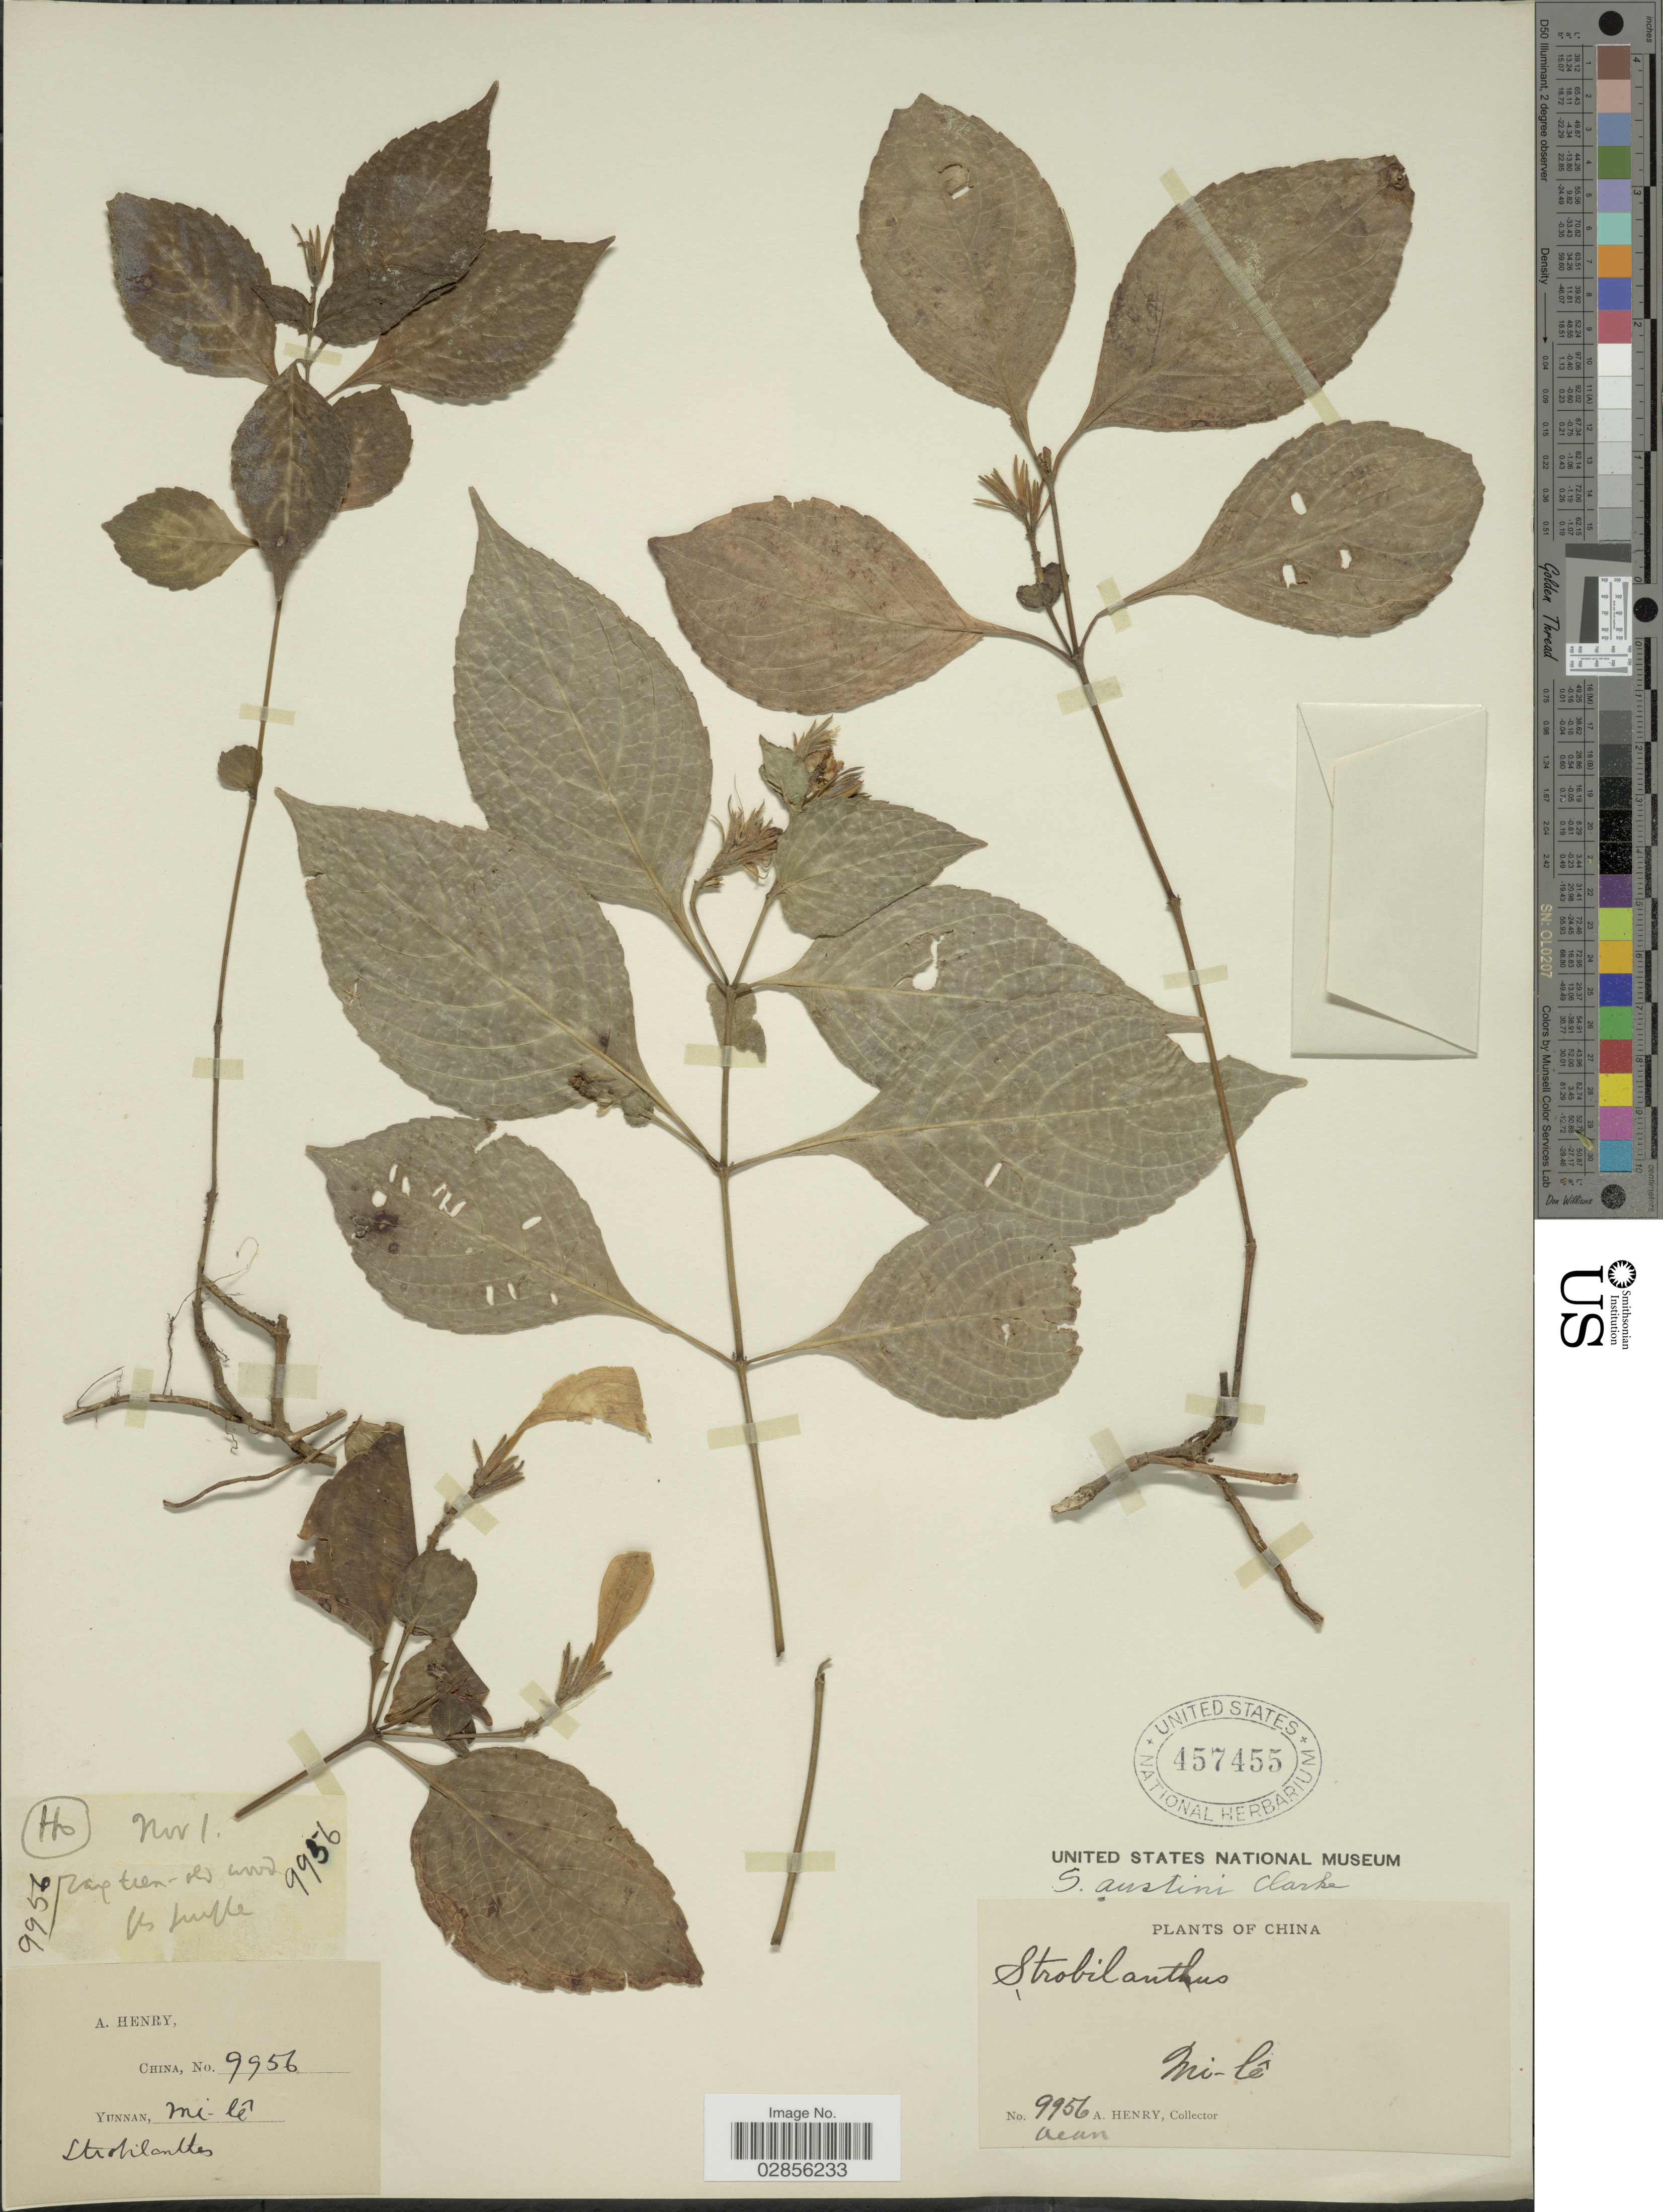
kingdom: Plantae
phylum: Tracheophyta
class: Magnoliopsida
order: Lamiales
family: Acanthaceae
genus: Strobilanthes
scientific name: Strobilanthes austinii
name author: C.B. Clarke ex W.W. Sm.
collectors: A. Henry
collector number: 9956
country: China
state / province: Yunnan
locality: Mi-lê.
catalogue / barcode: US 457455